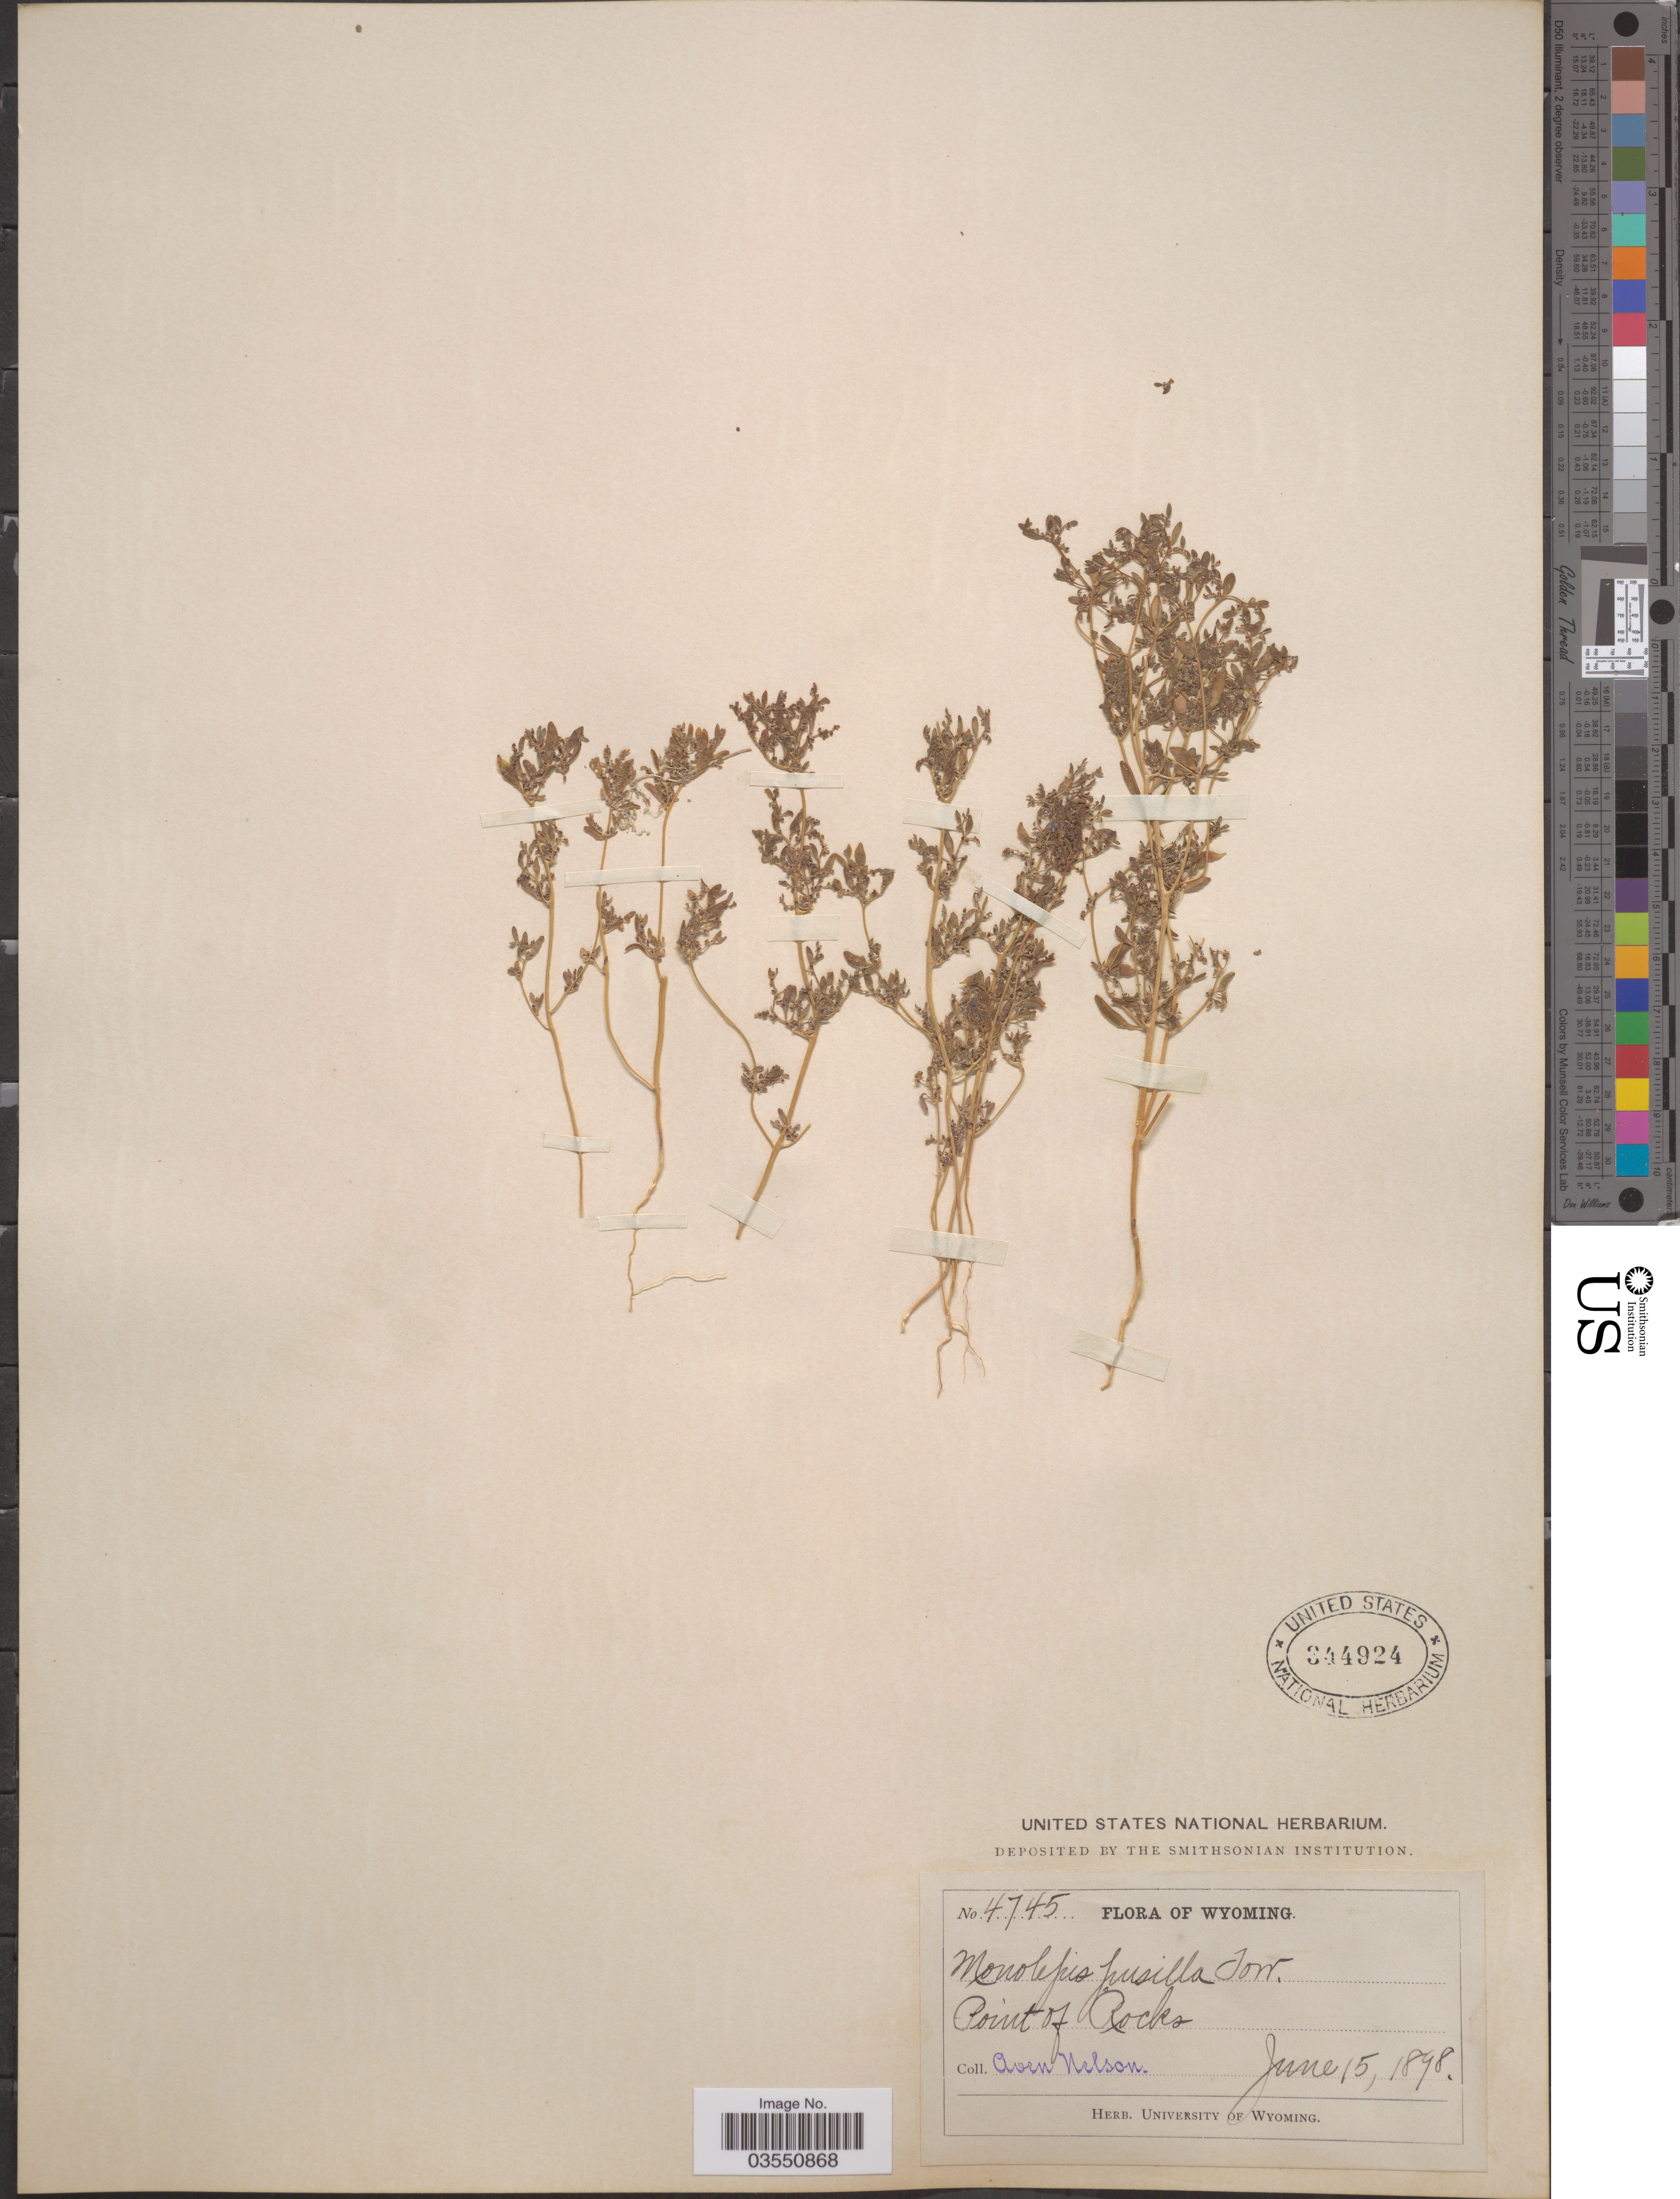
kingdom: Plantae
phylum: Tracheophyta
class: Magnoliopsida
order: Caryophyllales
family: Amaranthaceae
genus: Micromonolepis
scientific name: Micromonolepis pusilla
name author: (Torr. ex S. Watson) Ulbr.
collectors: A. Nelson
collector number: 4745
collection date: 1898-06-15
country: United States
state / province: Wyoming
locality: Point of Rocks.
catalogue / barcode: US 344924